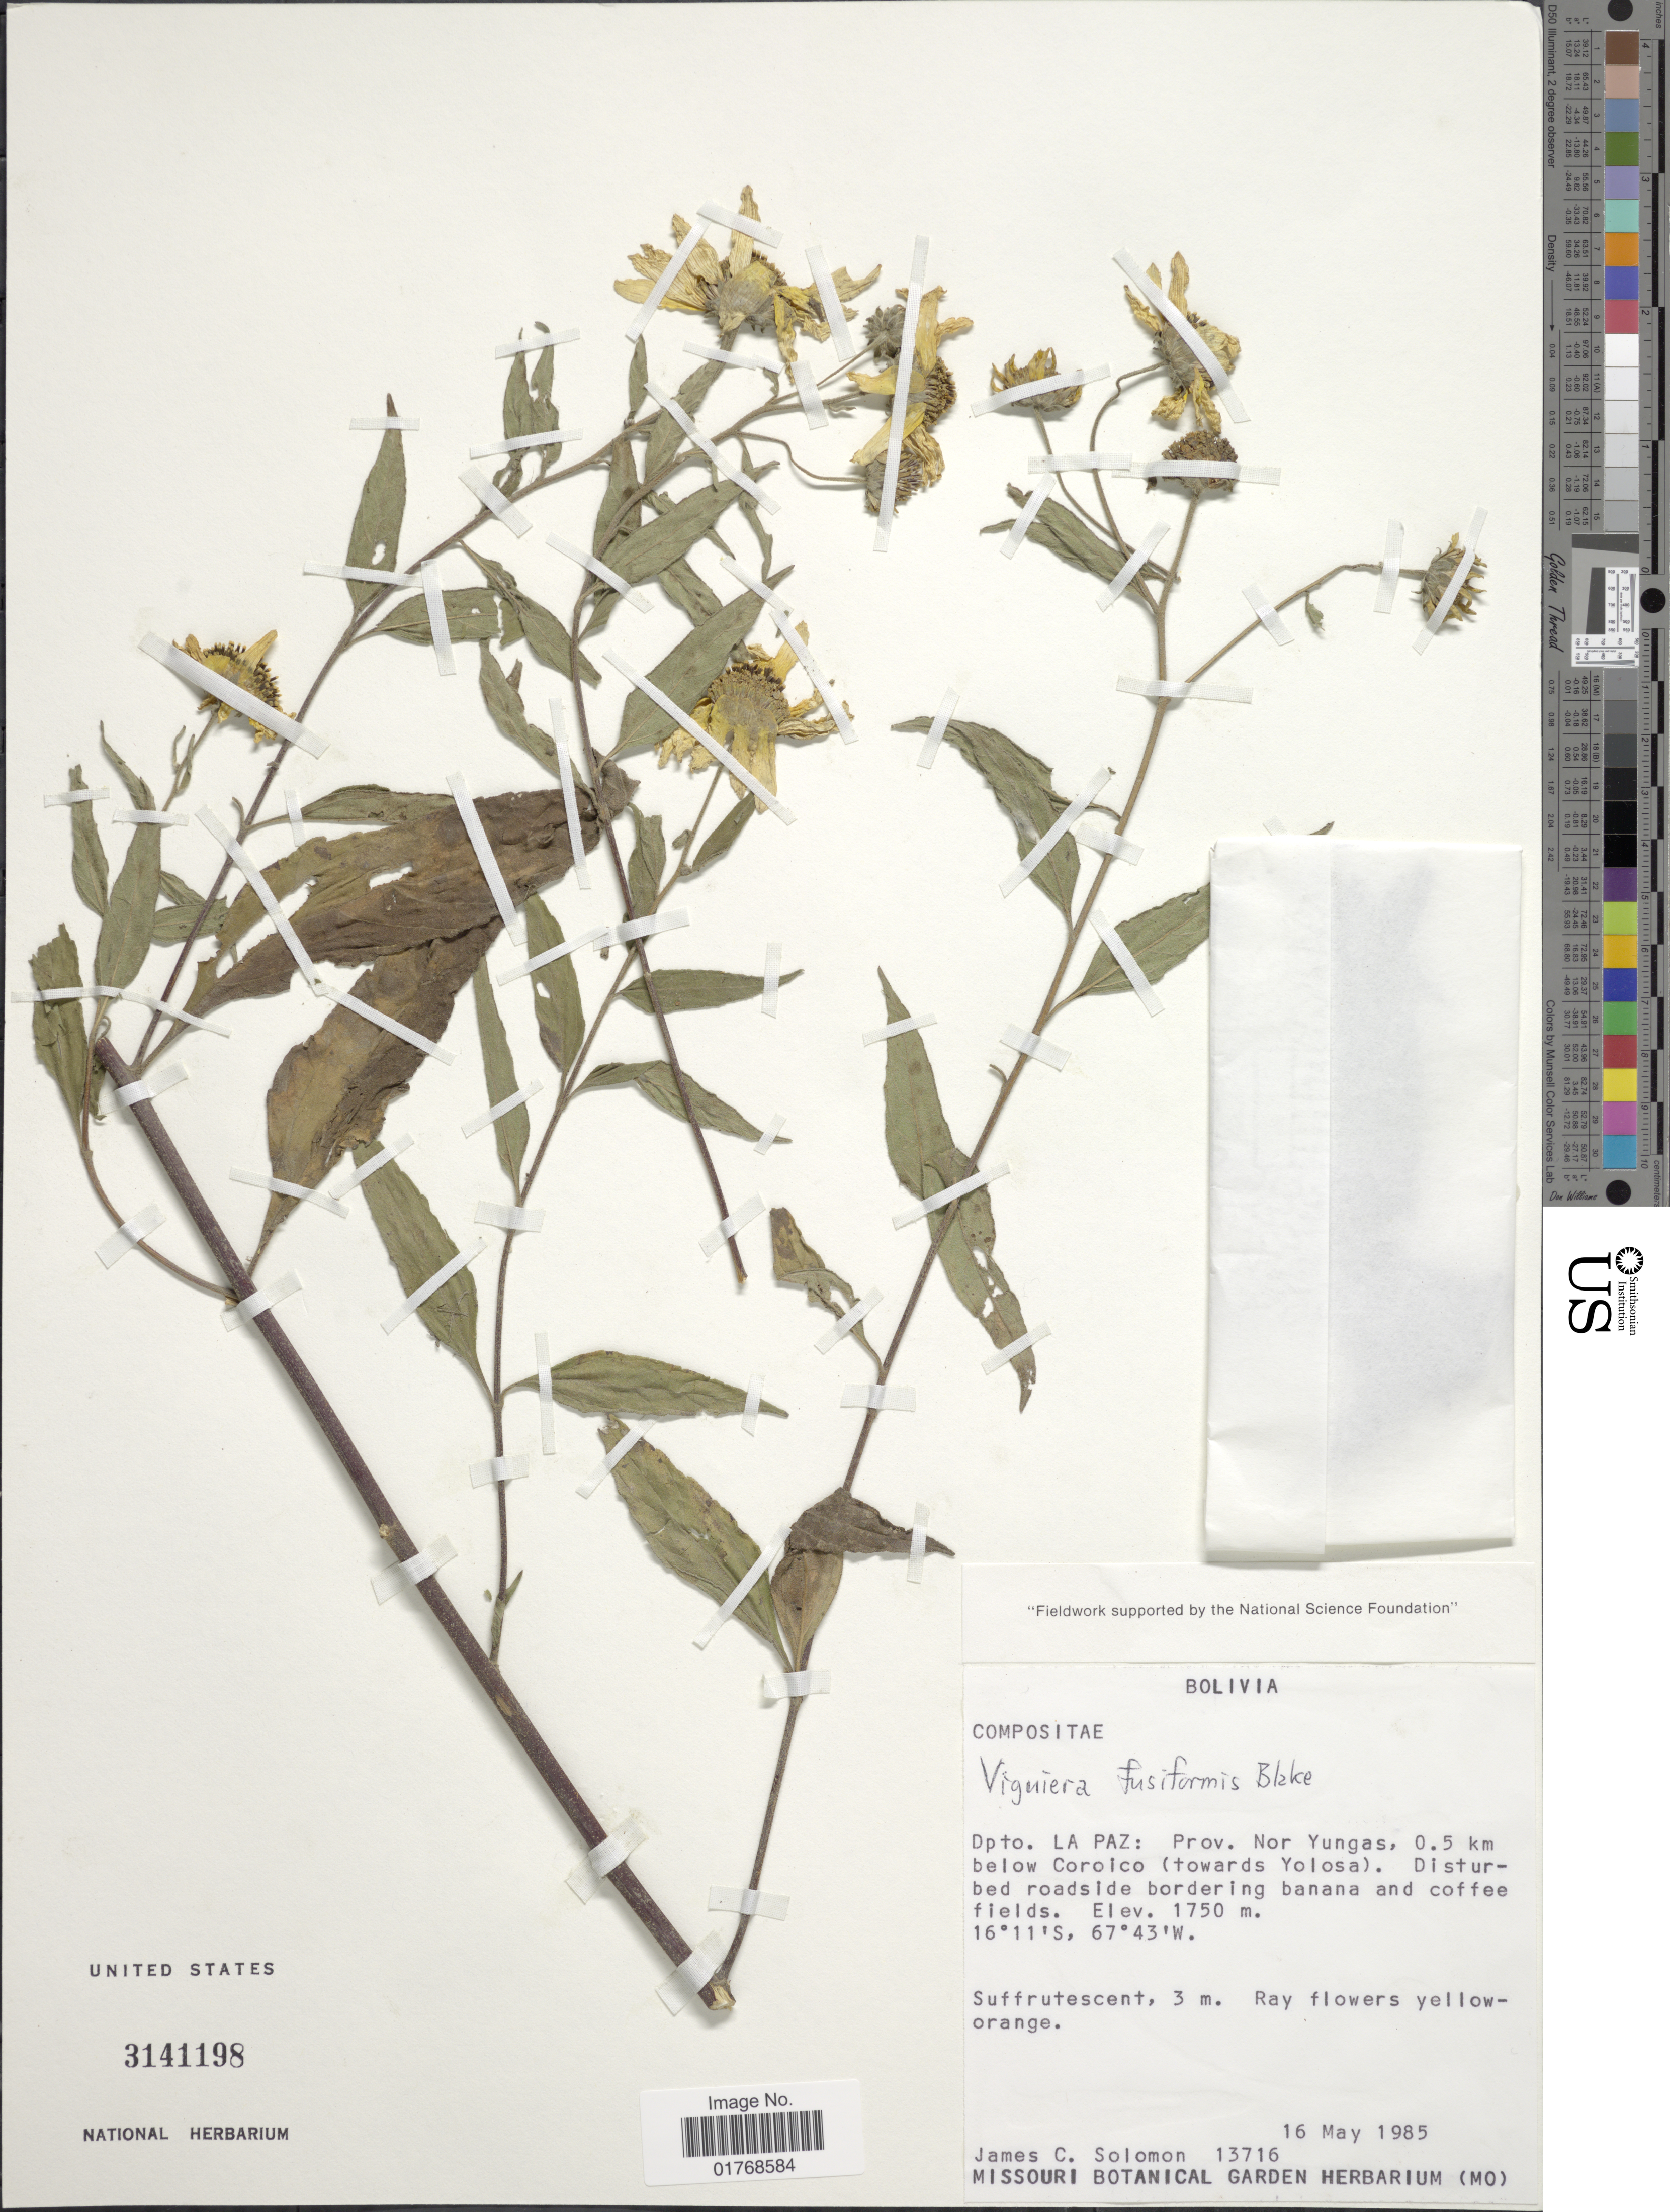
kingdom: Plantae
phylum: Tracheophyta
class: Magnoliopsida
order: Asterales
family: Asteraceae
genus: Viguiera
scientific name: Viguiera fusiformis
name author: S.F. Blake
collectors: J. C. Solomon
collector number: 13716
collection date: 1985-05-16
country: Bolivia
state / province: La Paz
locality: Dpto. La Paz: Prov. Nor Yungas, 0.5 km below Coroico (towards Yolosa)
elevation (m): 1750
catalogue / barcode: US 3141198